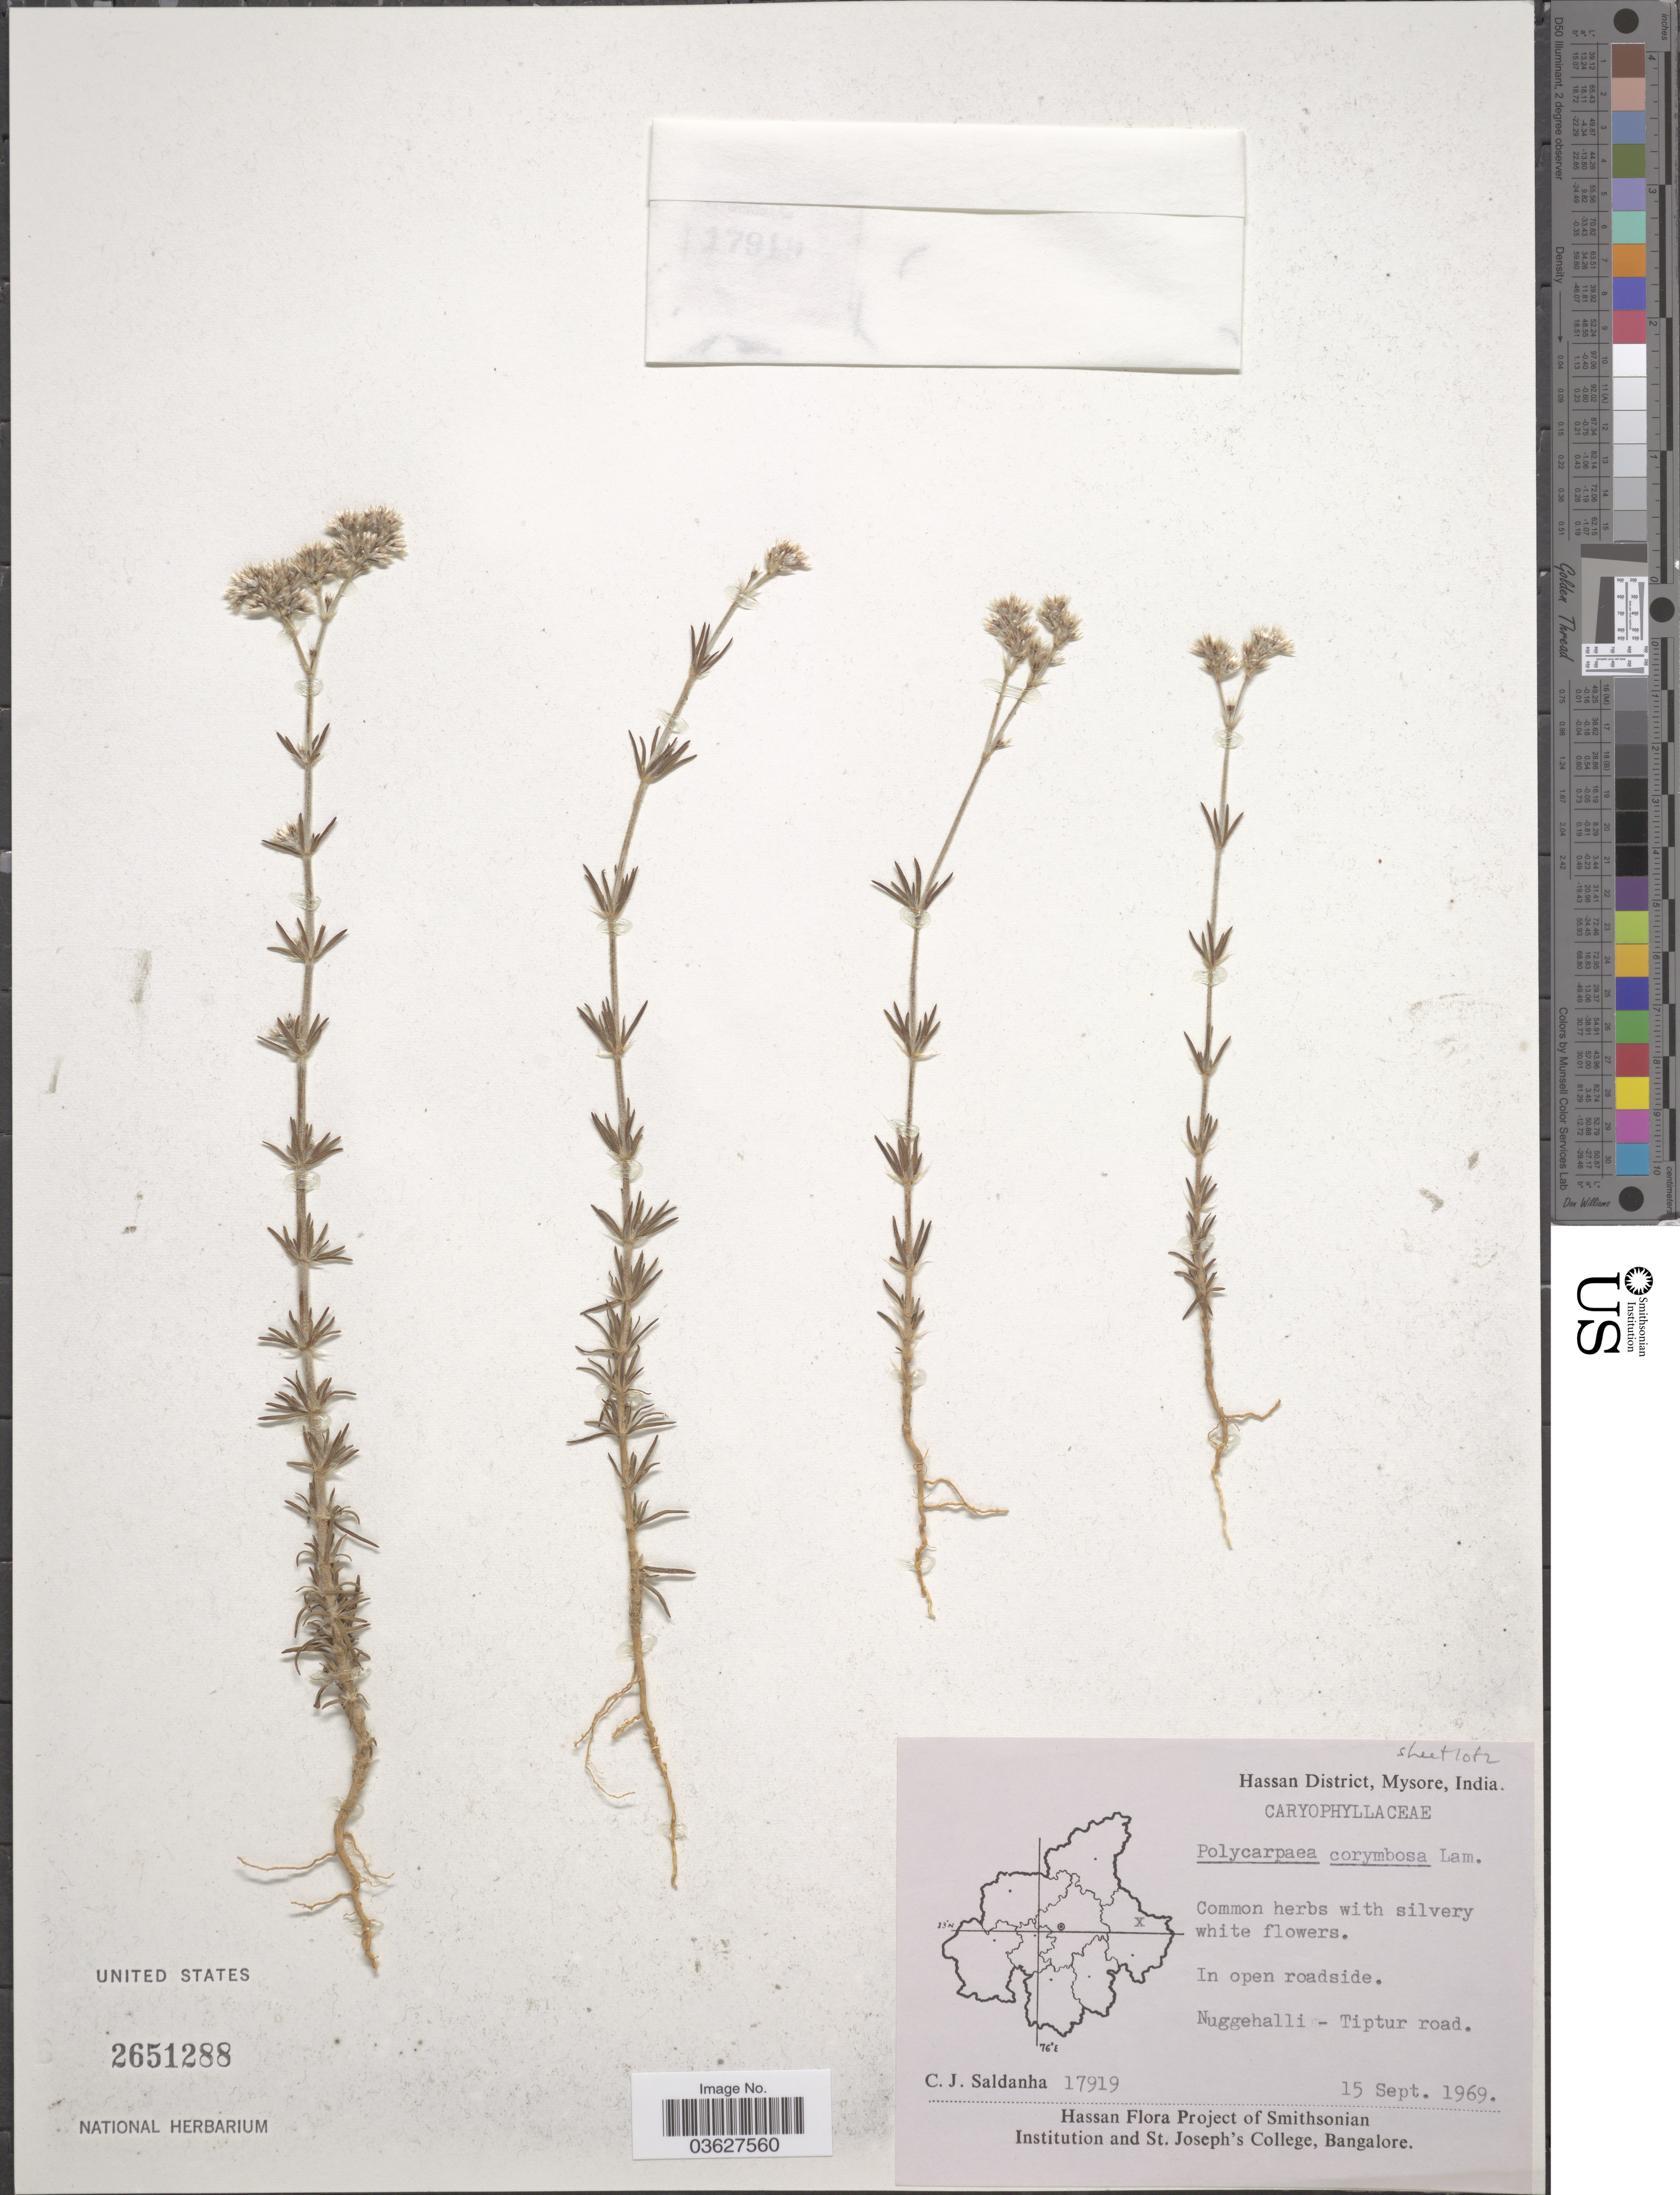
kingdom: Plantae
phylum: Tracheophyta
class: Magnoliopsida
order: Caryophyllales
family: Caryophyllaceae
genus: Polycarpaea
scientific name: Polycarpaea corymbosa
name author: (L.) Lam.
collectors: C. J. Saldanha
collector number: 17919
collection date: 1969-09-15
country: India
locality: Hassan District, Mysore. Nuggehalli - Tiptur road.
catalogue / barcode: US 2651288